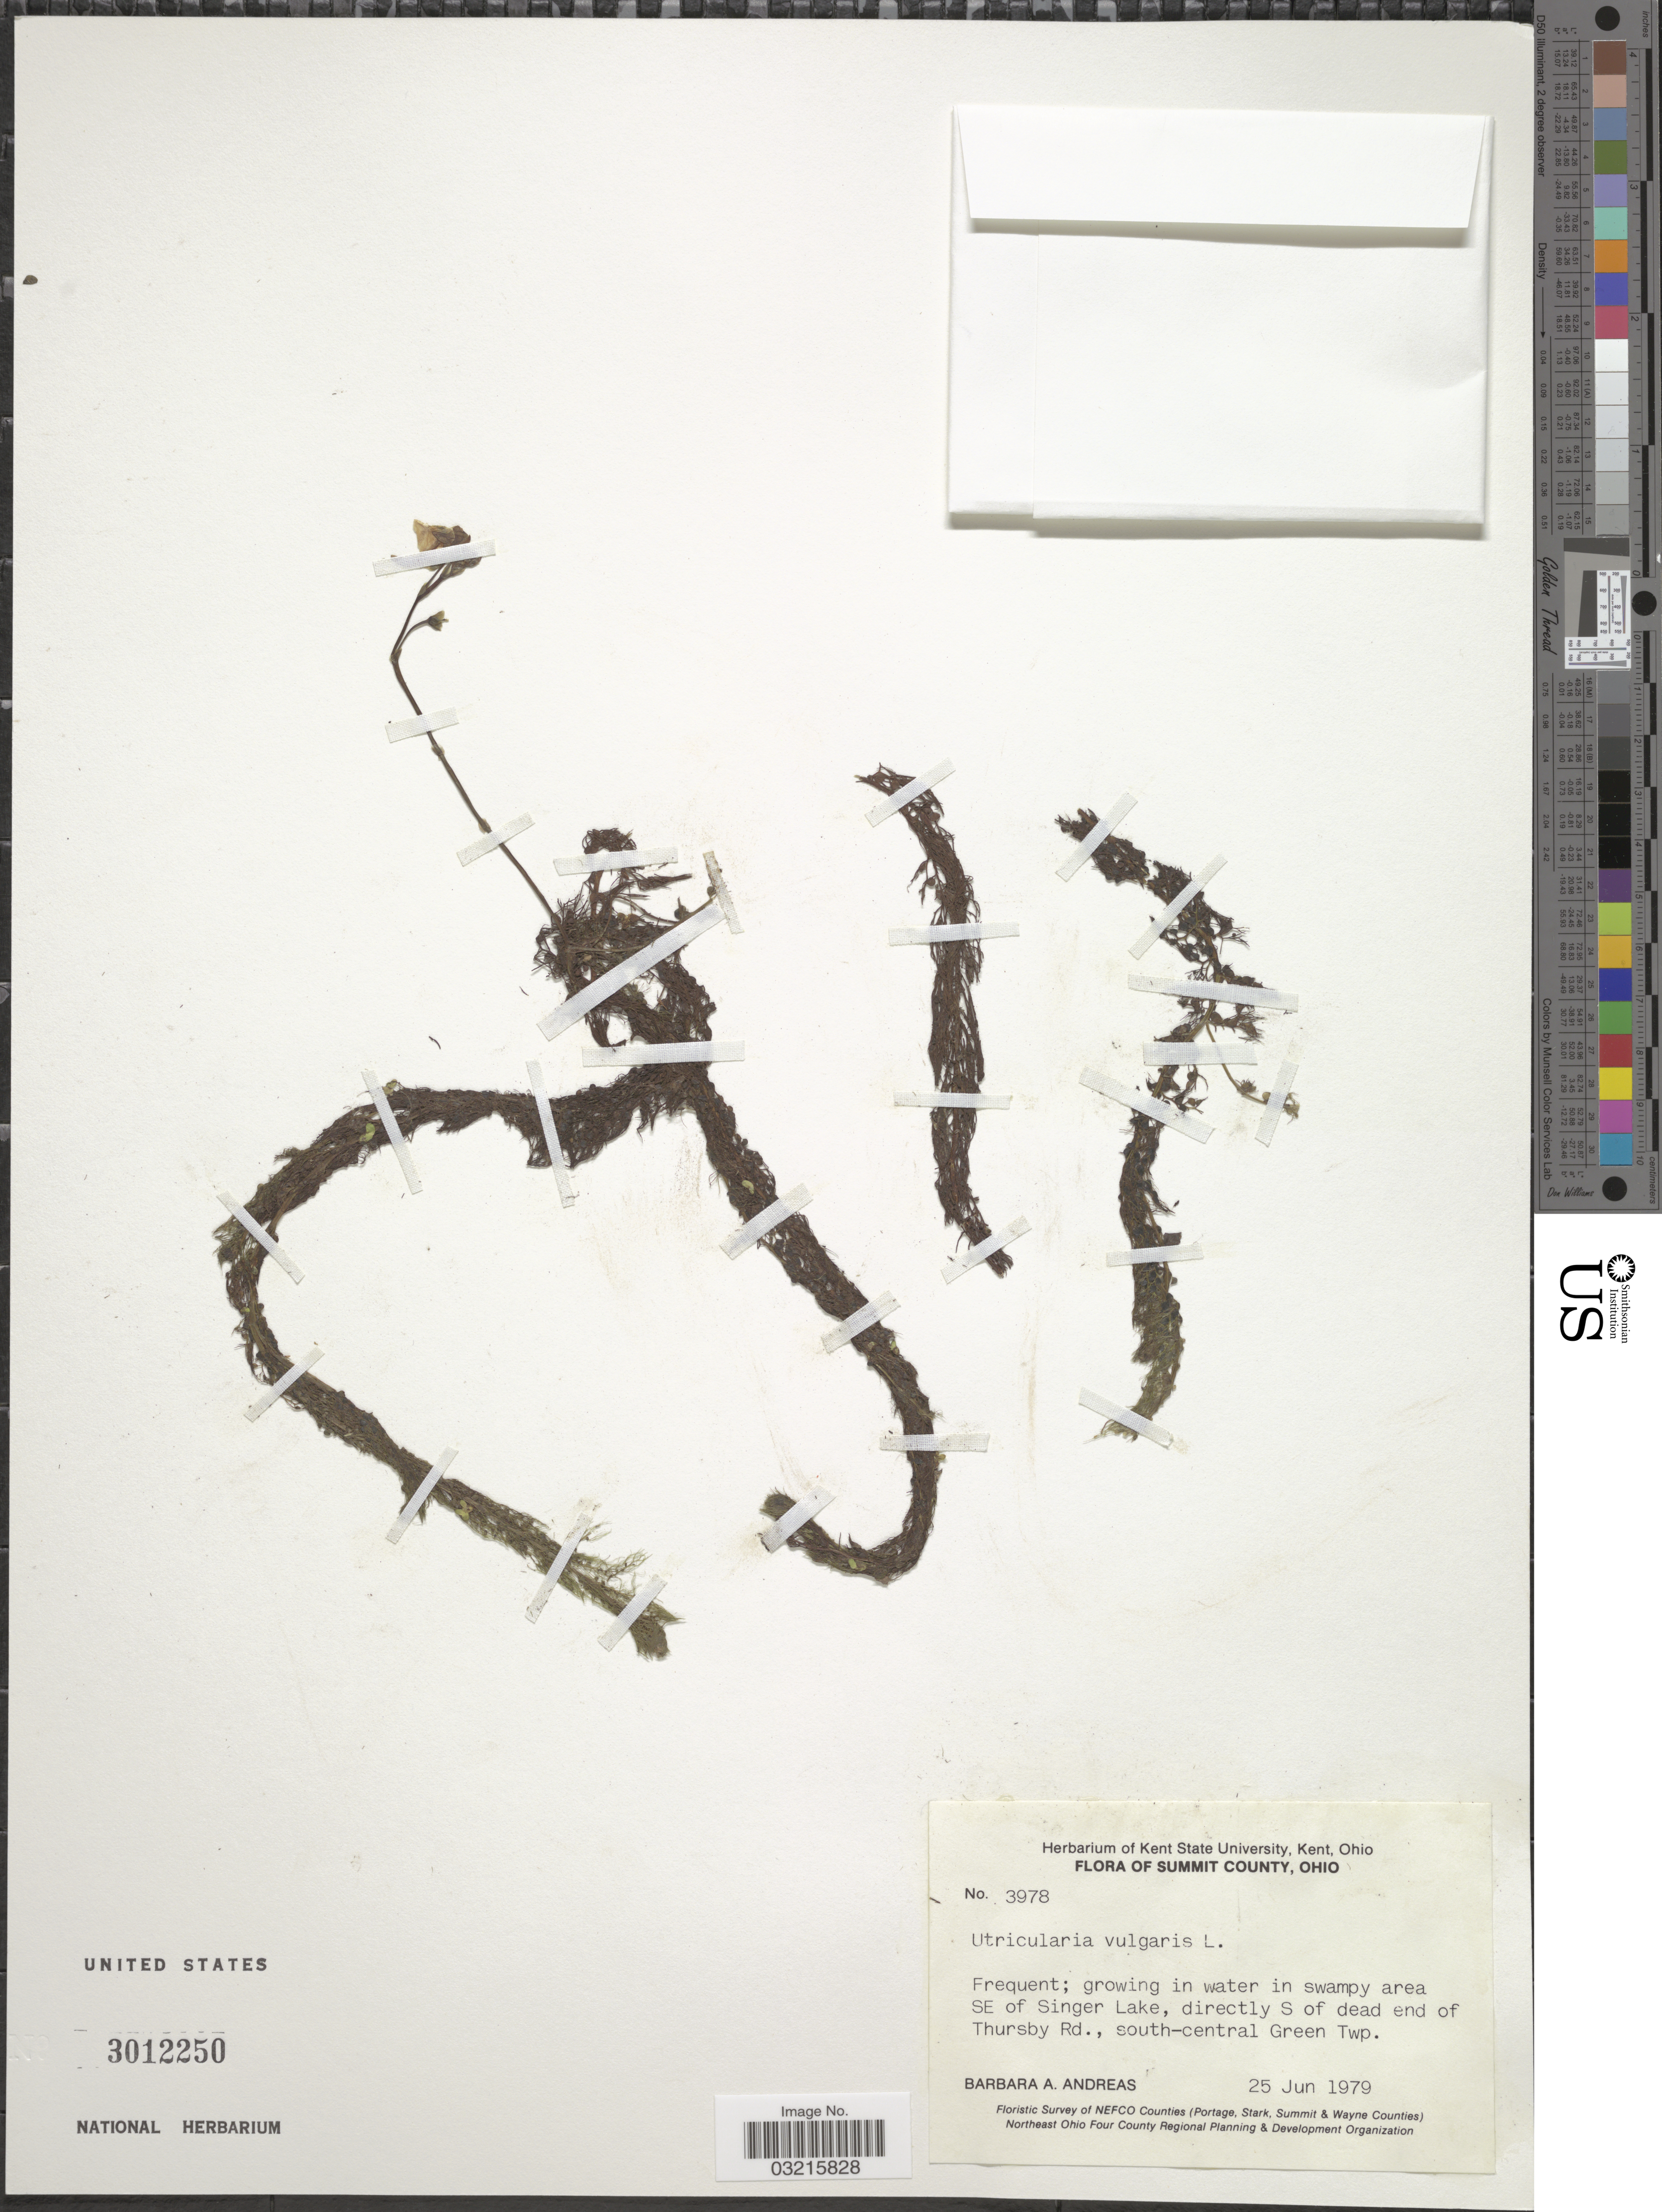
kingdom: Plantae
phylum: Tracheophyta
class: Magnoliopsida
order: Lamiales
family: Lentibulariaceae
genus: Utricularia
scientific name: Utricularia vulgaris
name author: L.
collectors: B. A. Andreas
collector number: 3978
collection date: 1979-06-25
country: United States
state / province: Ohio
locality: Summit County. Growing in water in swampy area SE of Singer Lake, directly S of dead end of Thursby Rd., south-central Green Twp.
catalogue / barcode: US 3012250